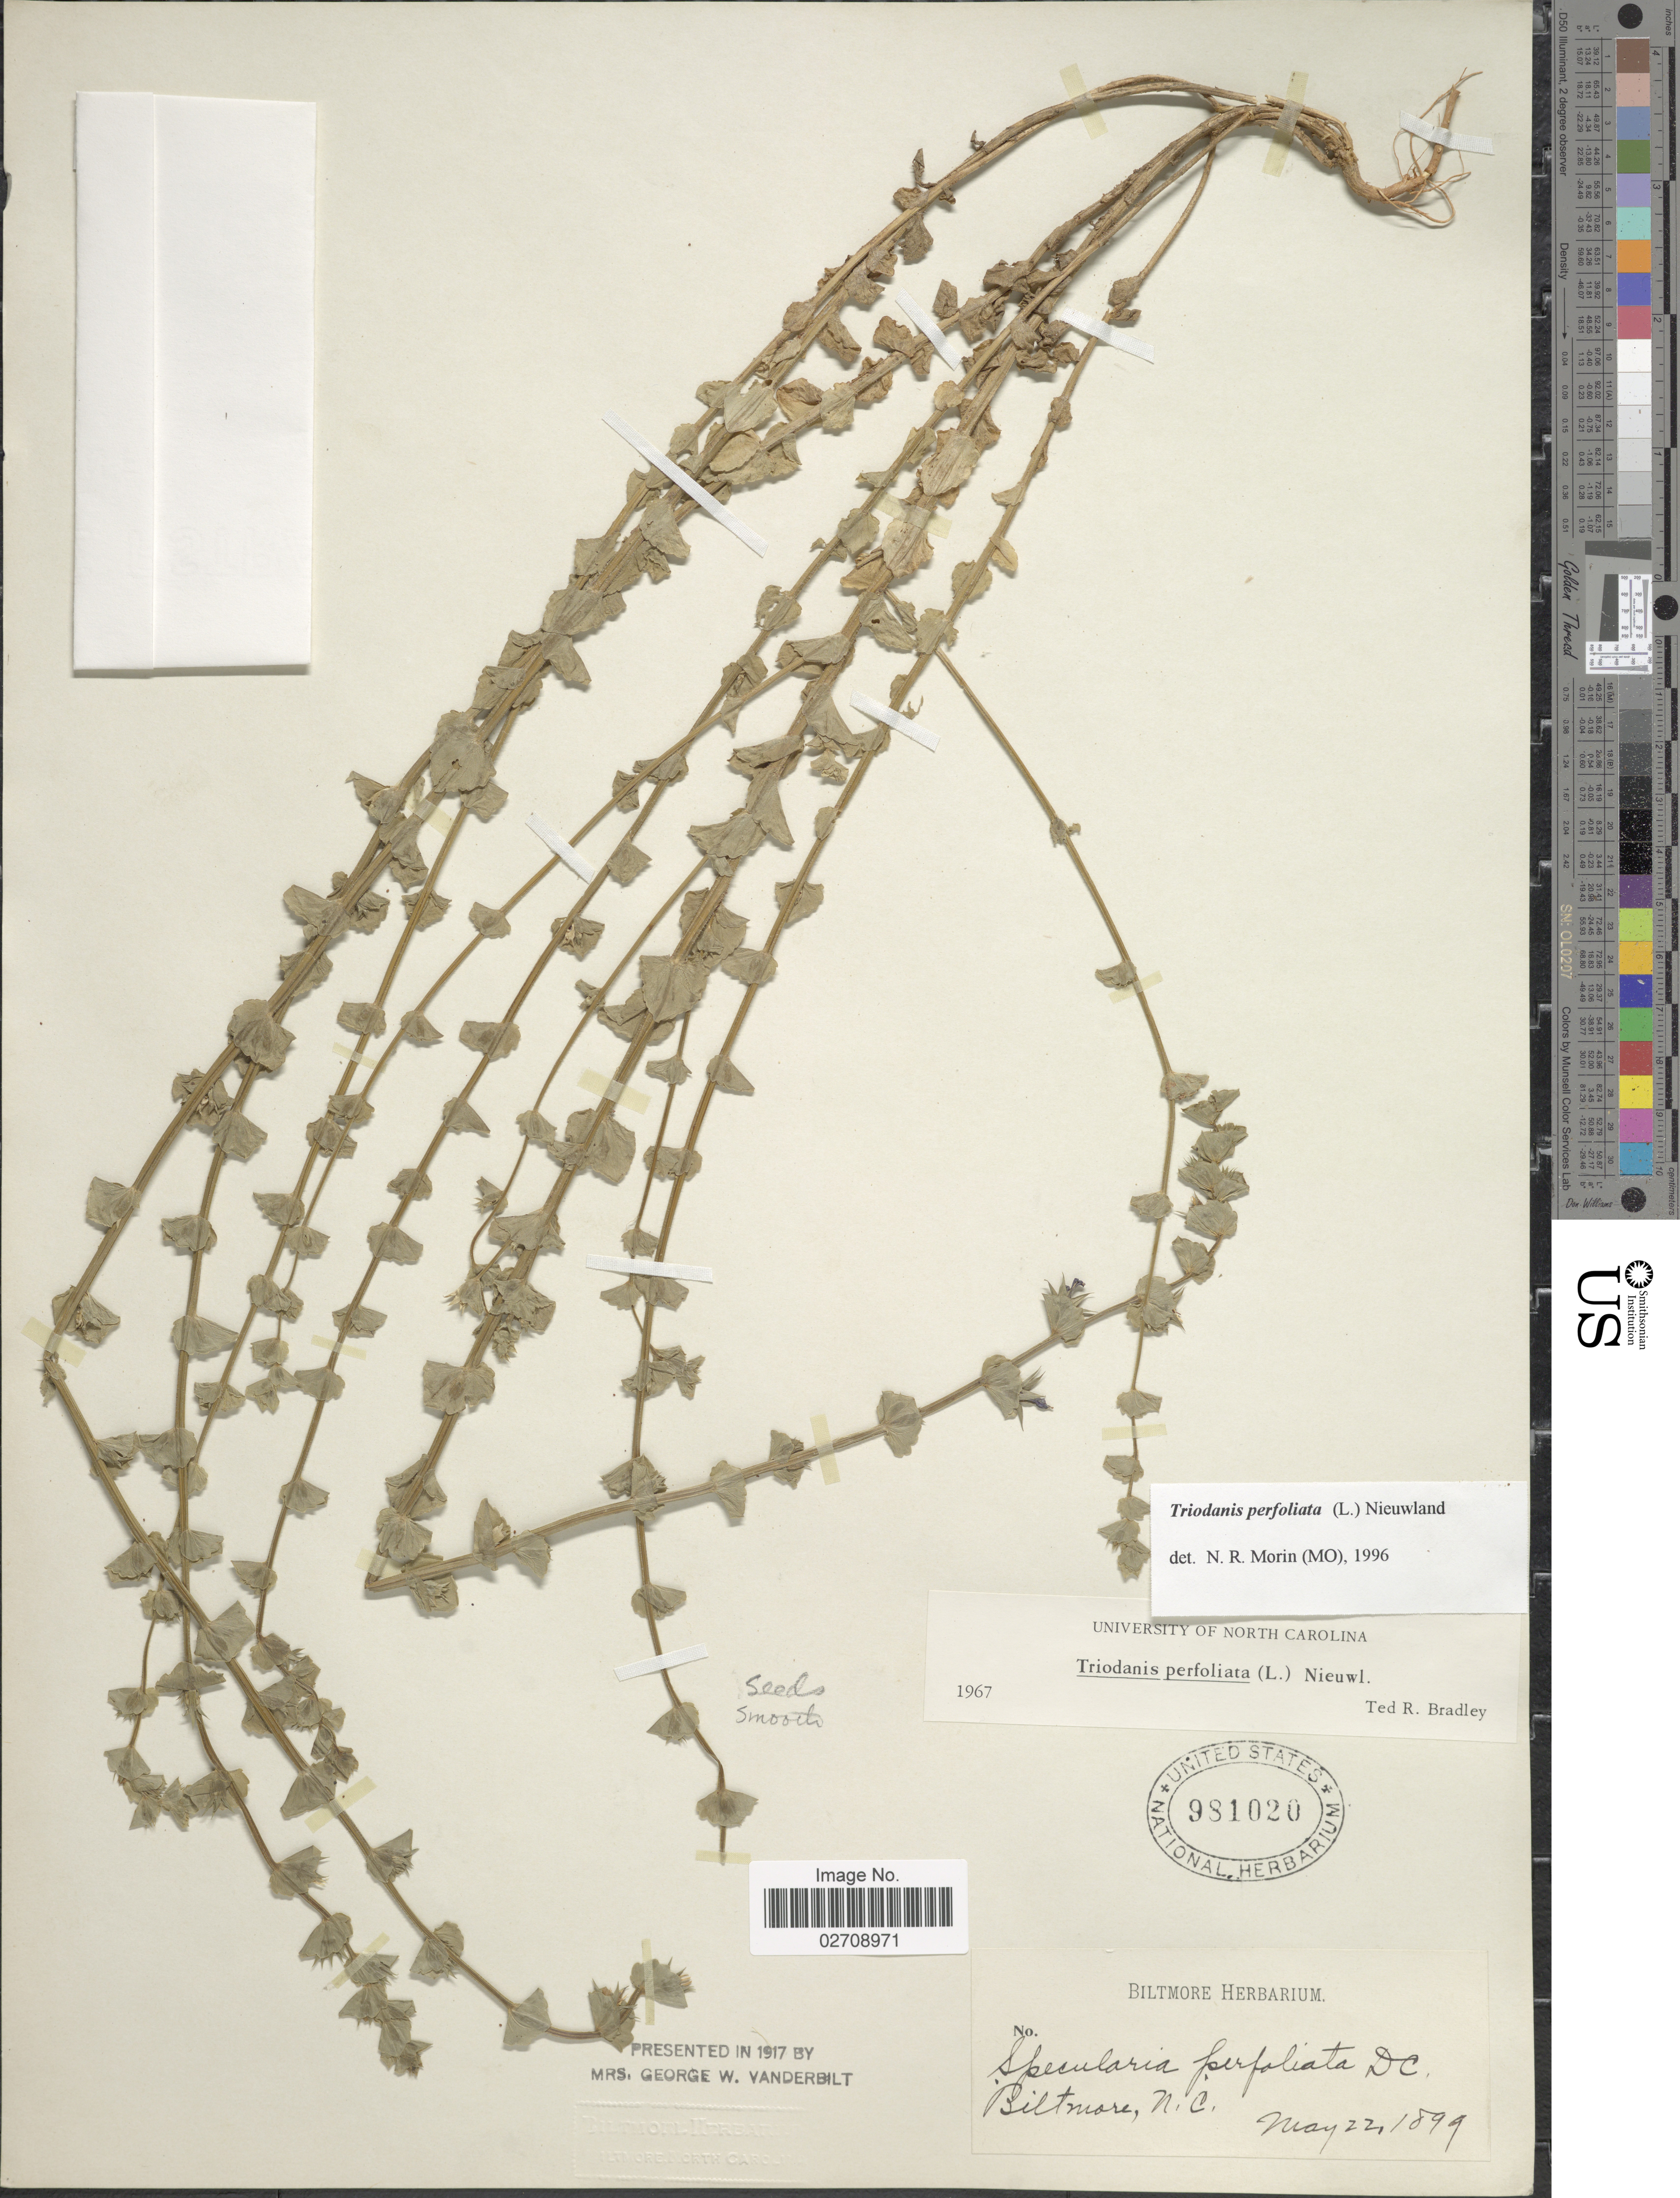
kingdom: Plantae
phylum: Tracheophyta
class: Magnoliopsida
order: Asterales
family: Campanulaceae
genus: Triodanis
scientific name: Triodanis perfoliata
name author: (L.) Nieuwl.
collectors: ex herb. Biltmore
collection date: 1899-05-22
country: United States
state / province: North Carolina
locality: Biltmore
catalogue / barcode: US 981020